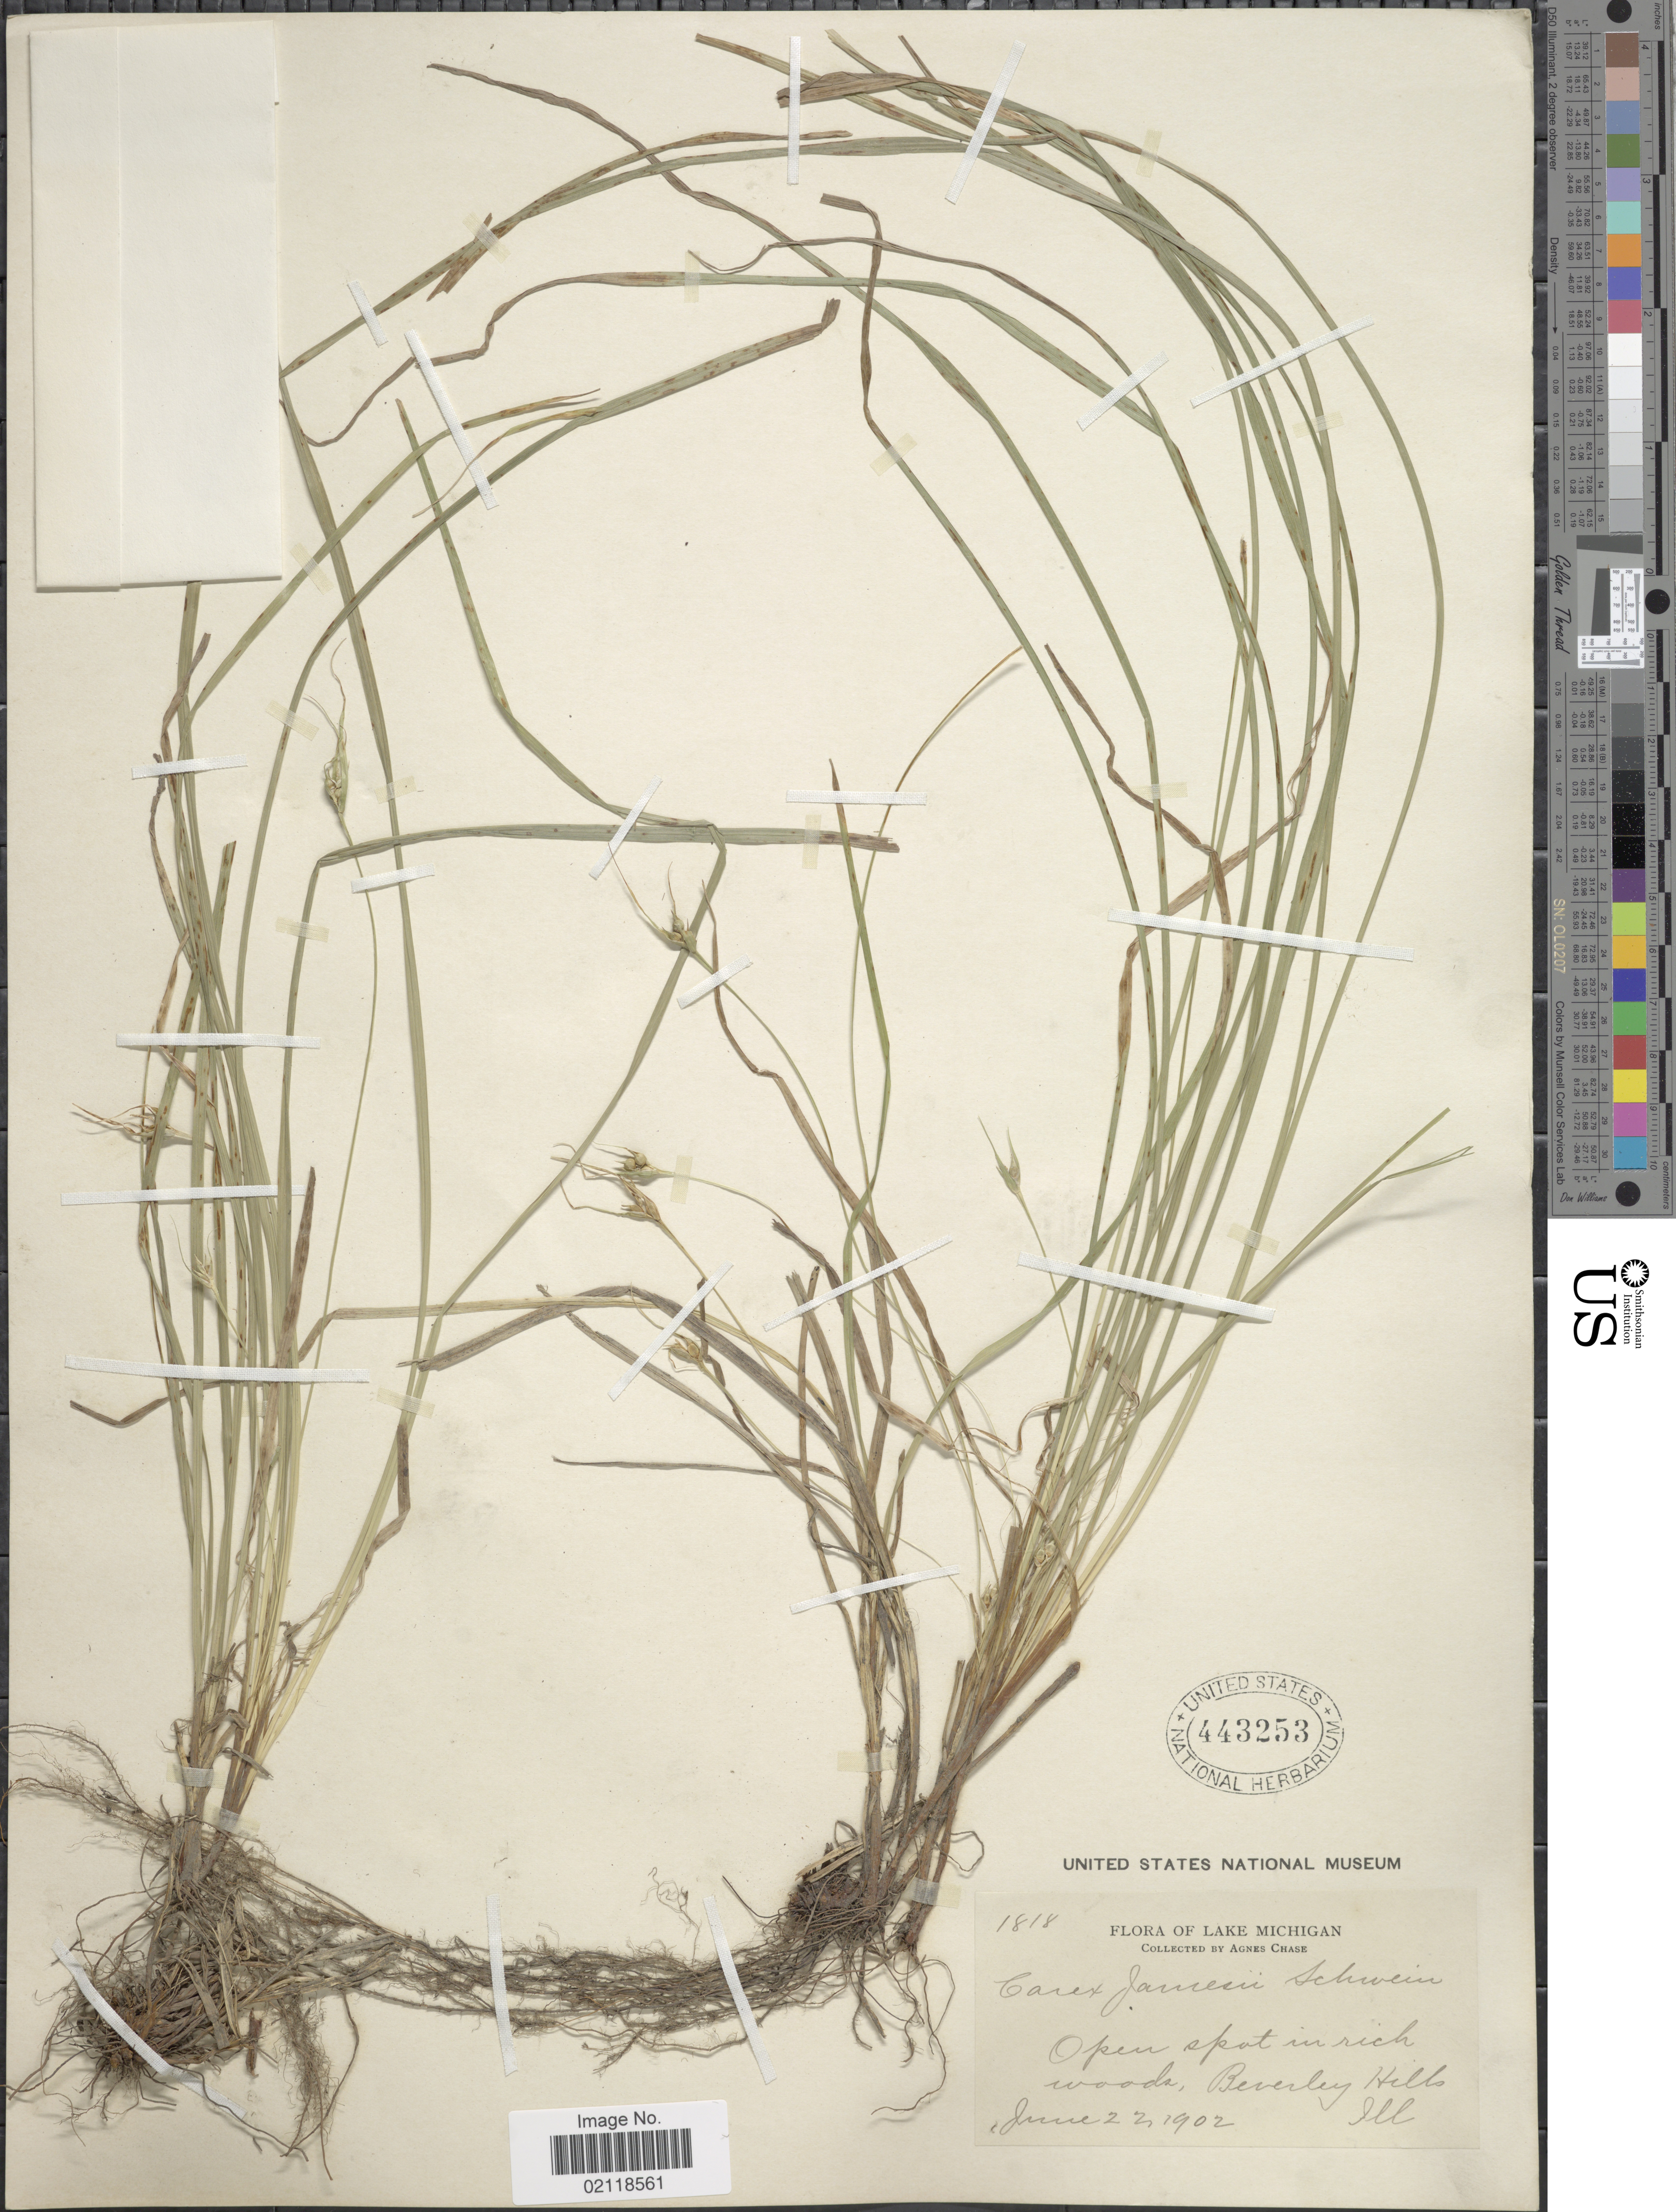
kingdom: Plantae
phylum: Tracheophyta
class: Liliopsida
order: Poales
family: Cyperaceae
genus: Carex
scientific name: Carex jamesii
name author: Schwein.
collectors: A. Chase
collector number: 1818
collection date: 1902-06-22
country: United States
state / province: Michigan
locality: Open spot in rich woods, Beverley Hills.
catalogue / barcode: US 443253